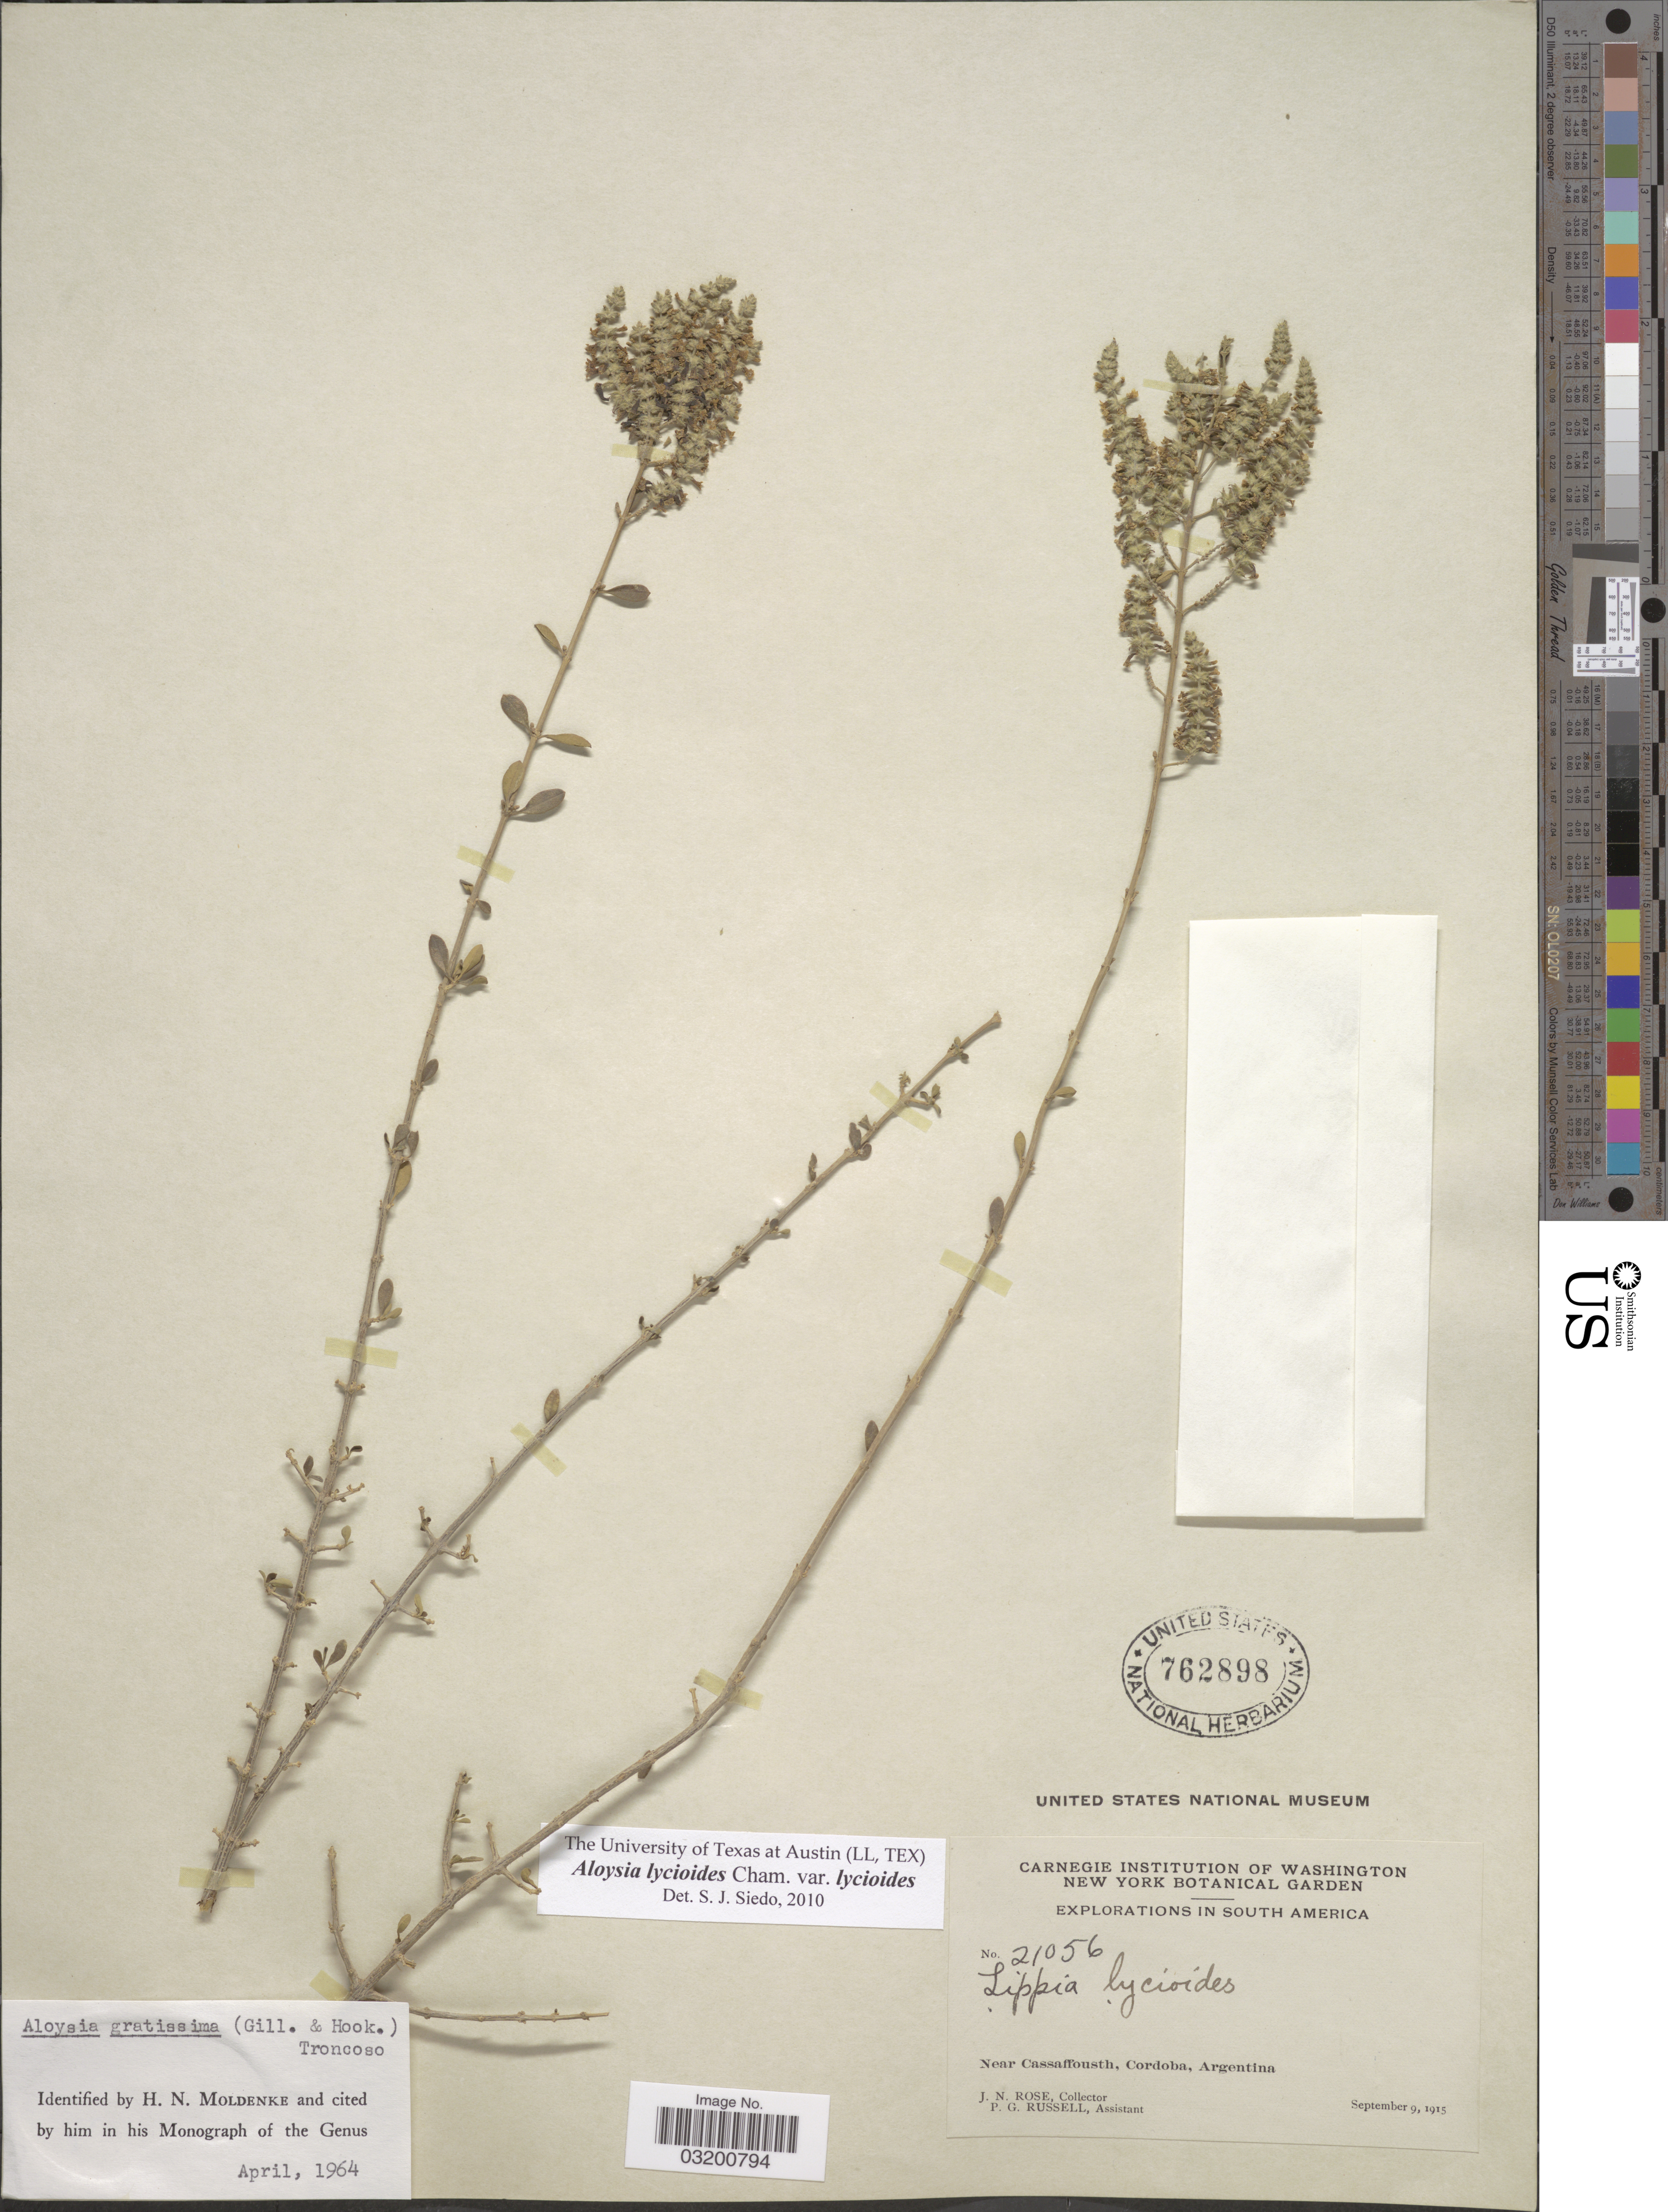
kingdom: Plantae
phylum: Tracheophyta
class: Magnoliopsida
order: Lamiales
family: Verbenaceae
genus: Aloysia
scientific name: Aloysia lycioides var. lycioides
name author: Cham.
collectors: J. N. Rose & P. G. Russell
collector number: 21056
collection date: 1915-09-09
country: Argentina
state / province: Cordoba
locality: Near Cassaffousth.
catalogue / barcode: US 762898